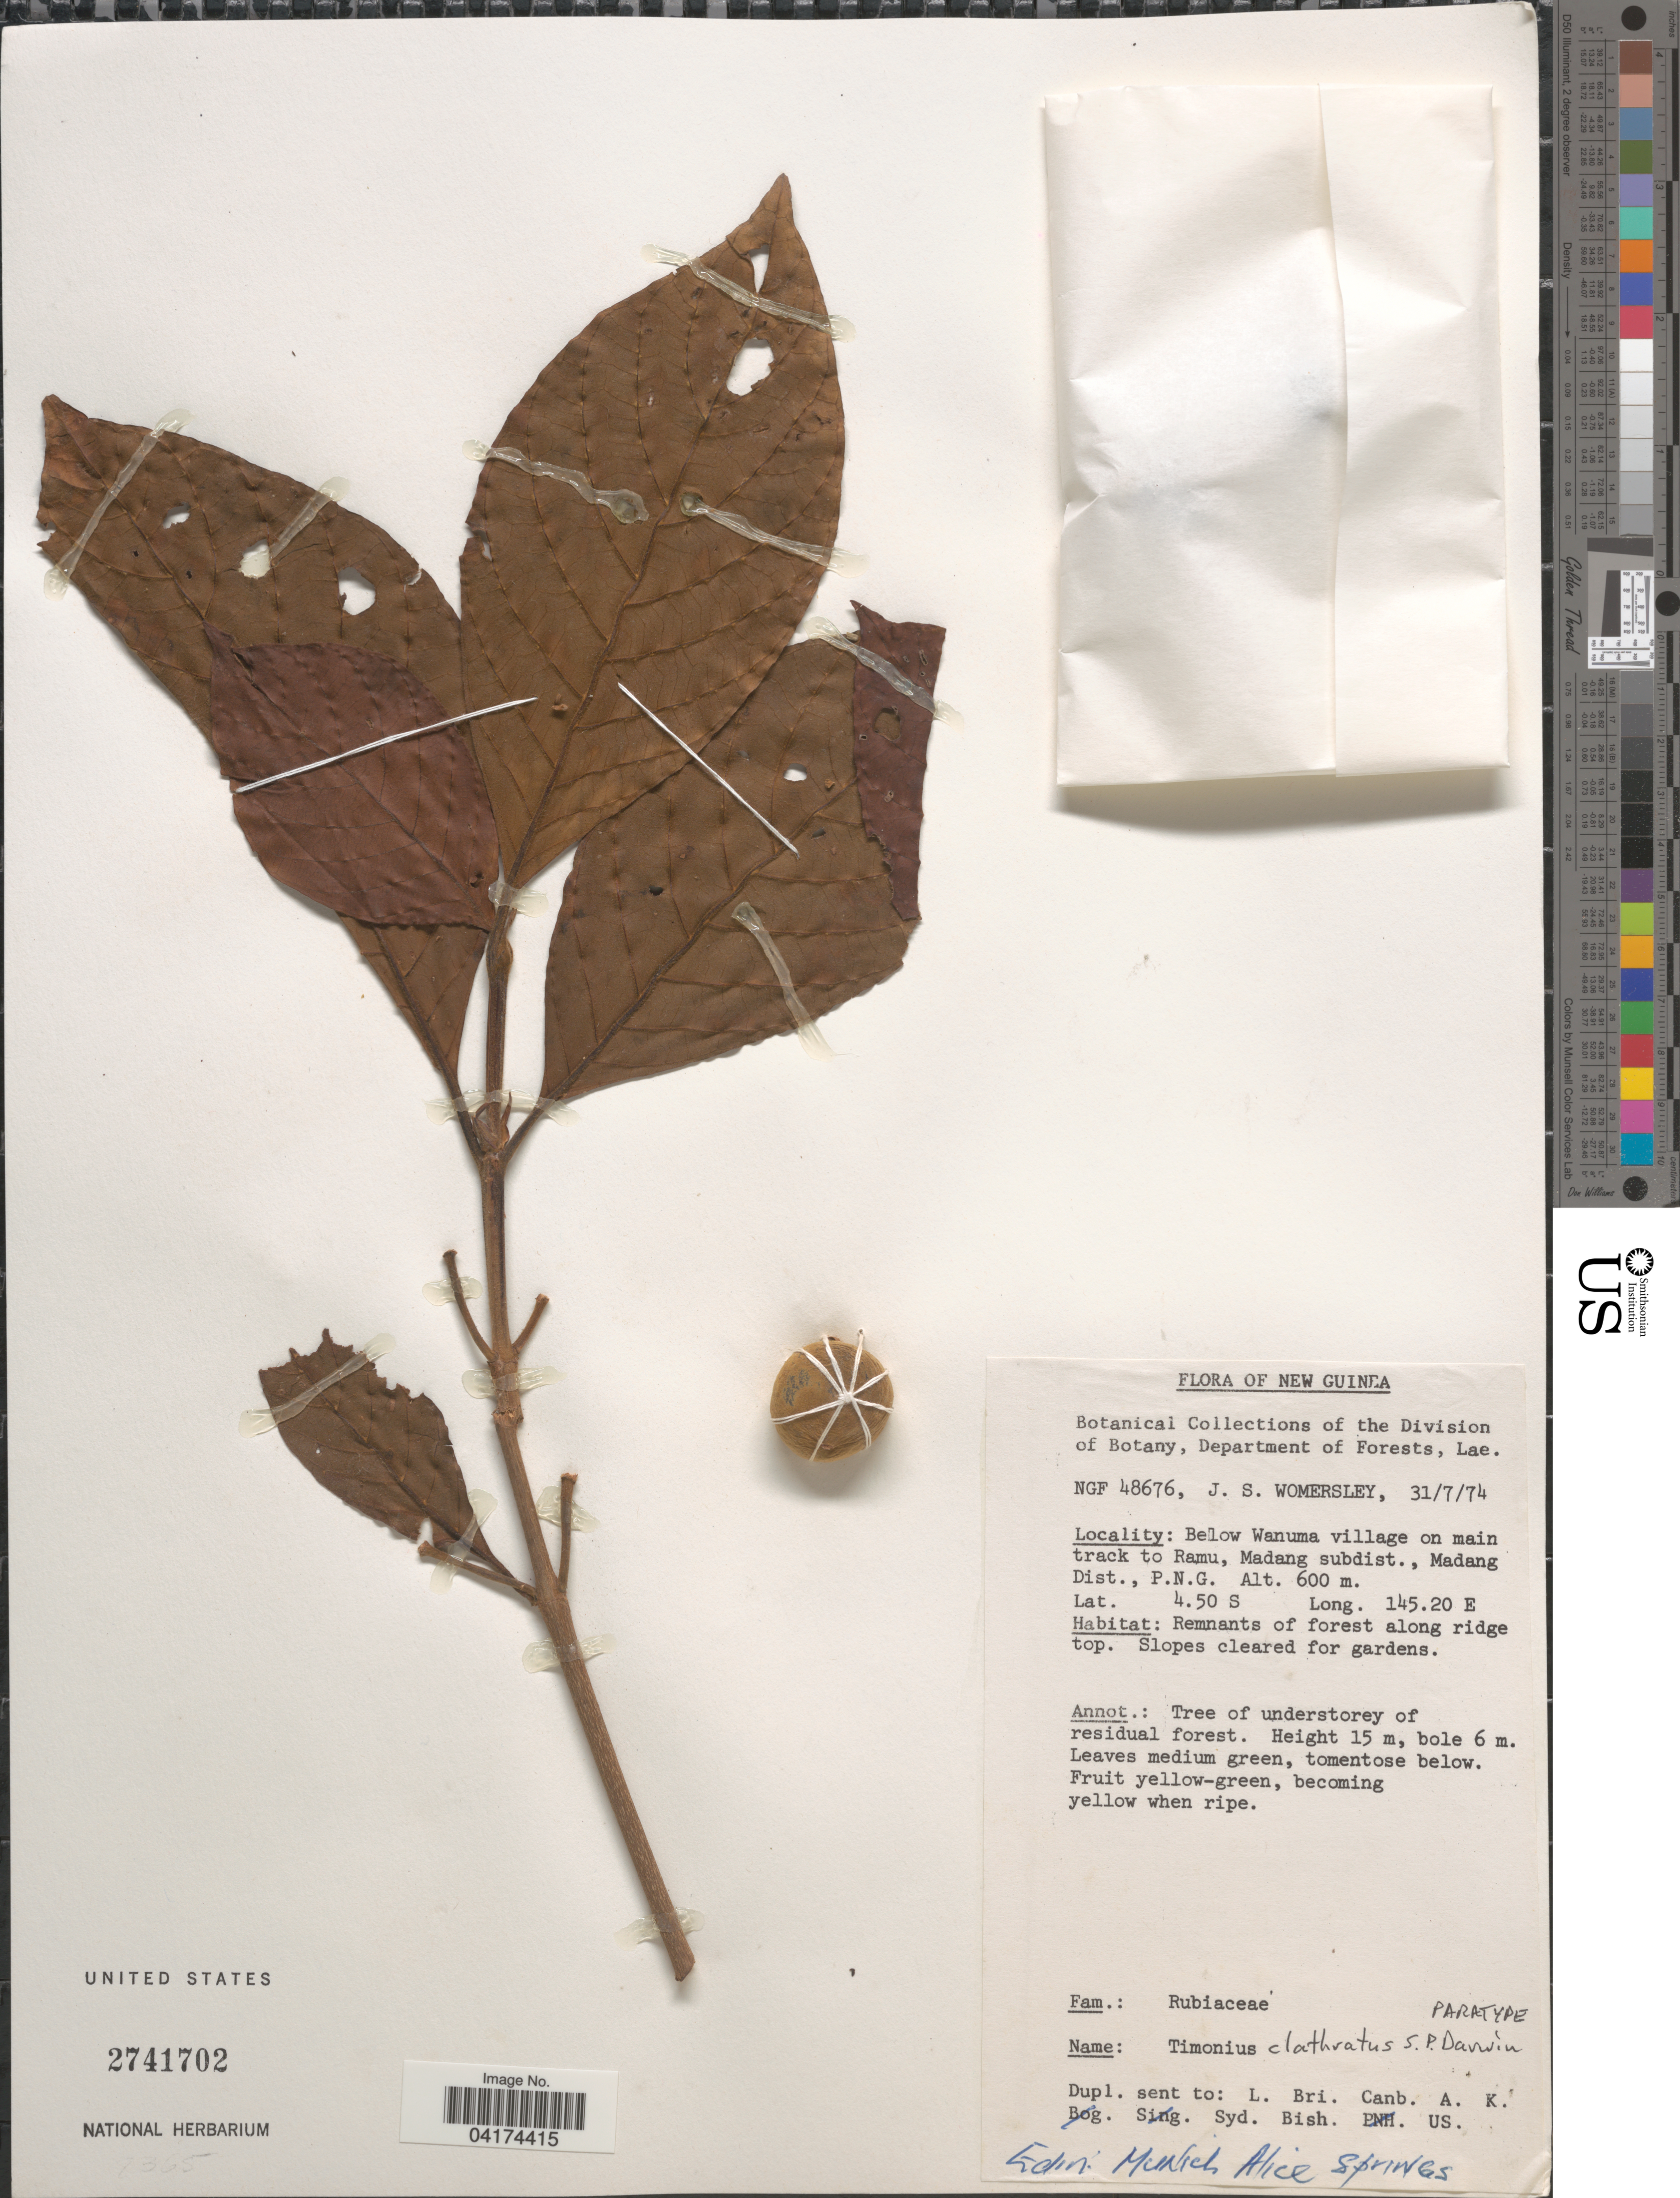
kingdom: Plantae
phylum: Tracheophyta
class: Magnoliopsida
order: Gentianales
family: Rubiaceae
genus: Timonius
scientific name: Timonius clathratus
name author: S.P. Darwin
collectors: J. S. Womersley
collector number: NGF48676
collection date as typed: Transcribed d/m/y: 31/7/74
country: Papua New Guinea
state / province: Madang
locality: New Guinea. Below Wanuma village on main track to Ramu, Madang subdist., Madang Dist.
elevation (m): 600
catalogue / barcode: US 2741702